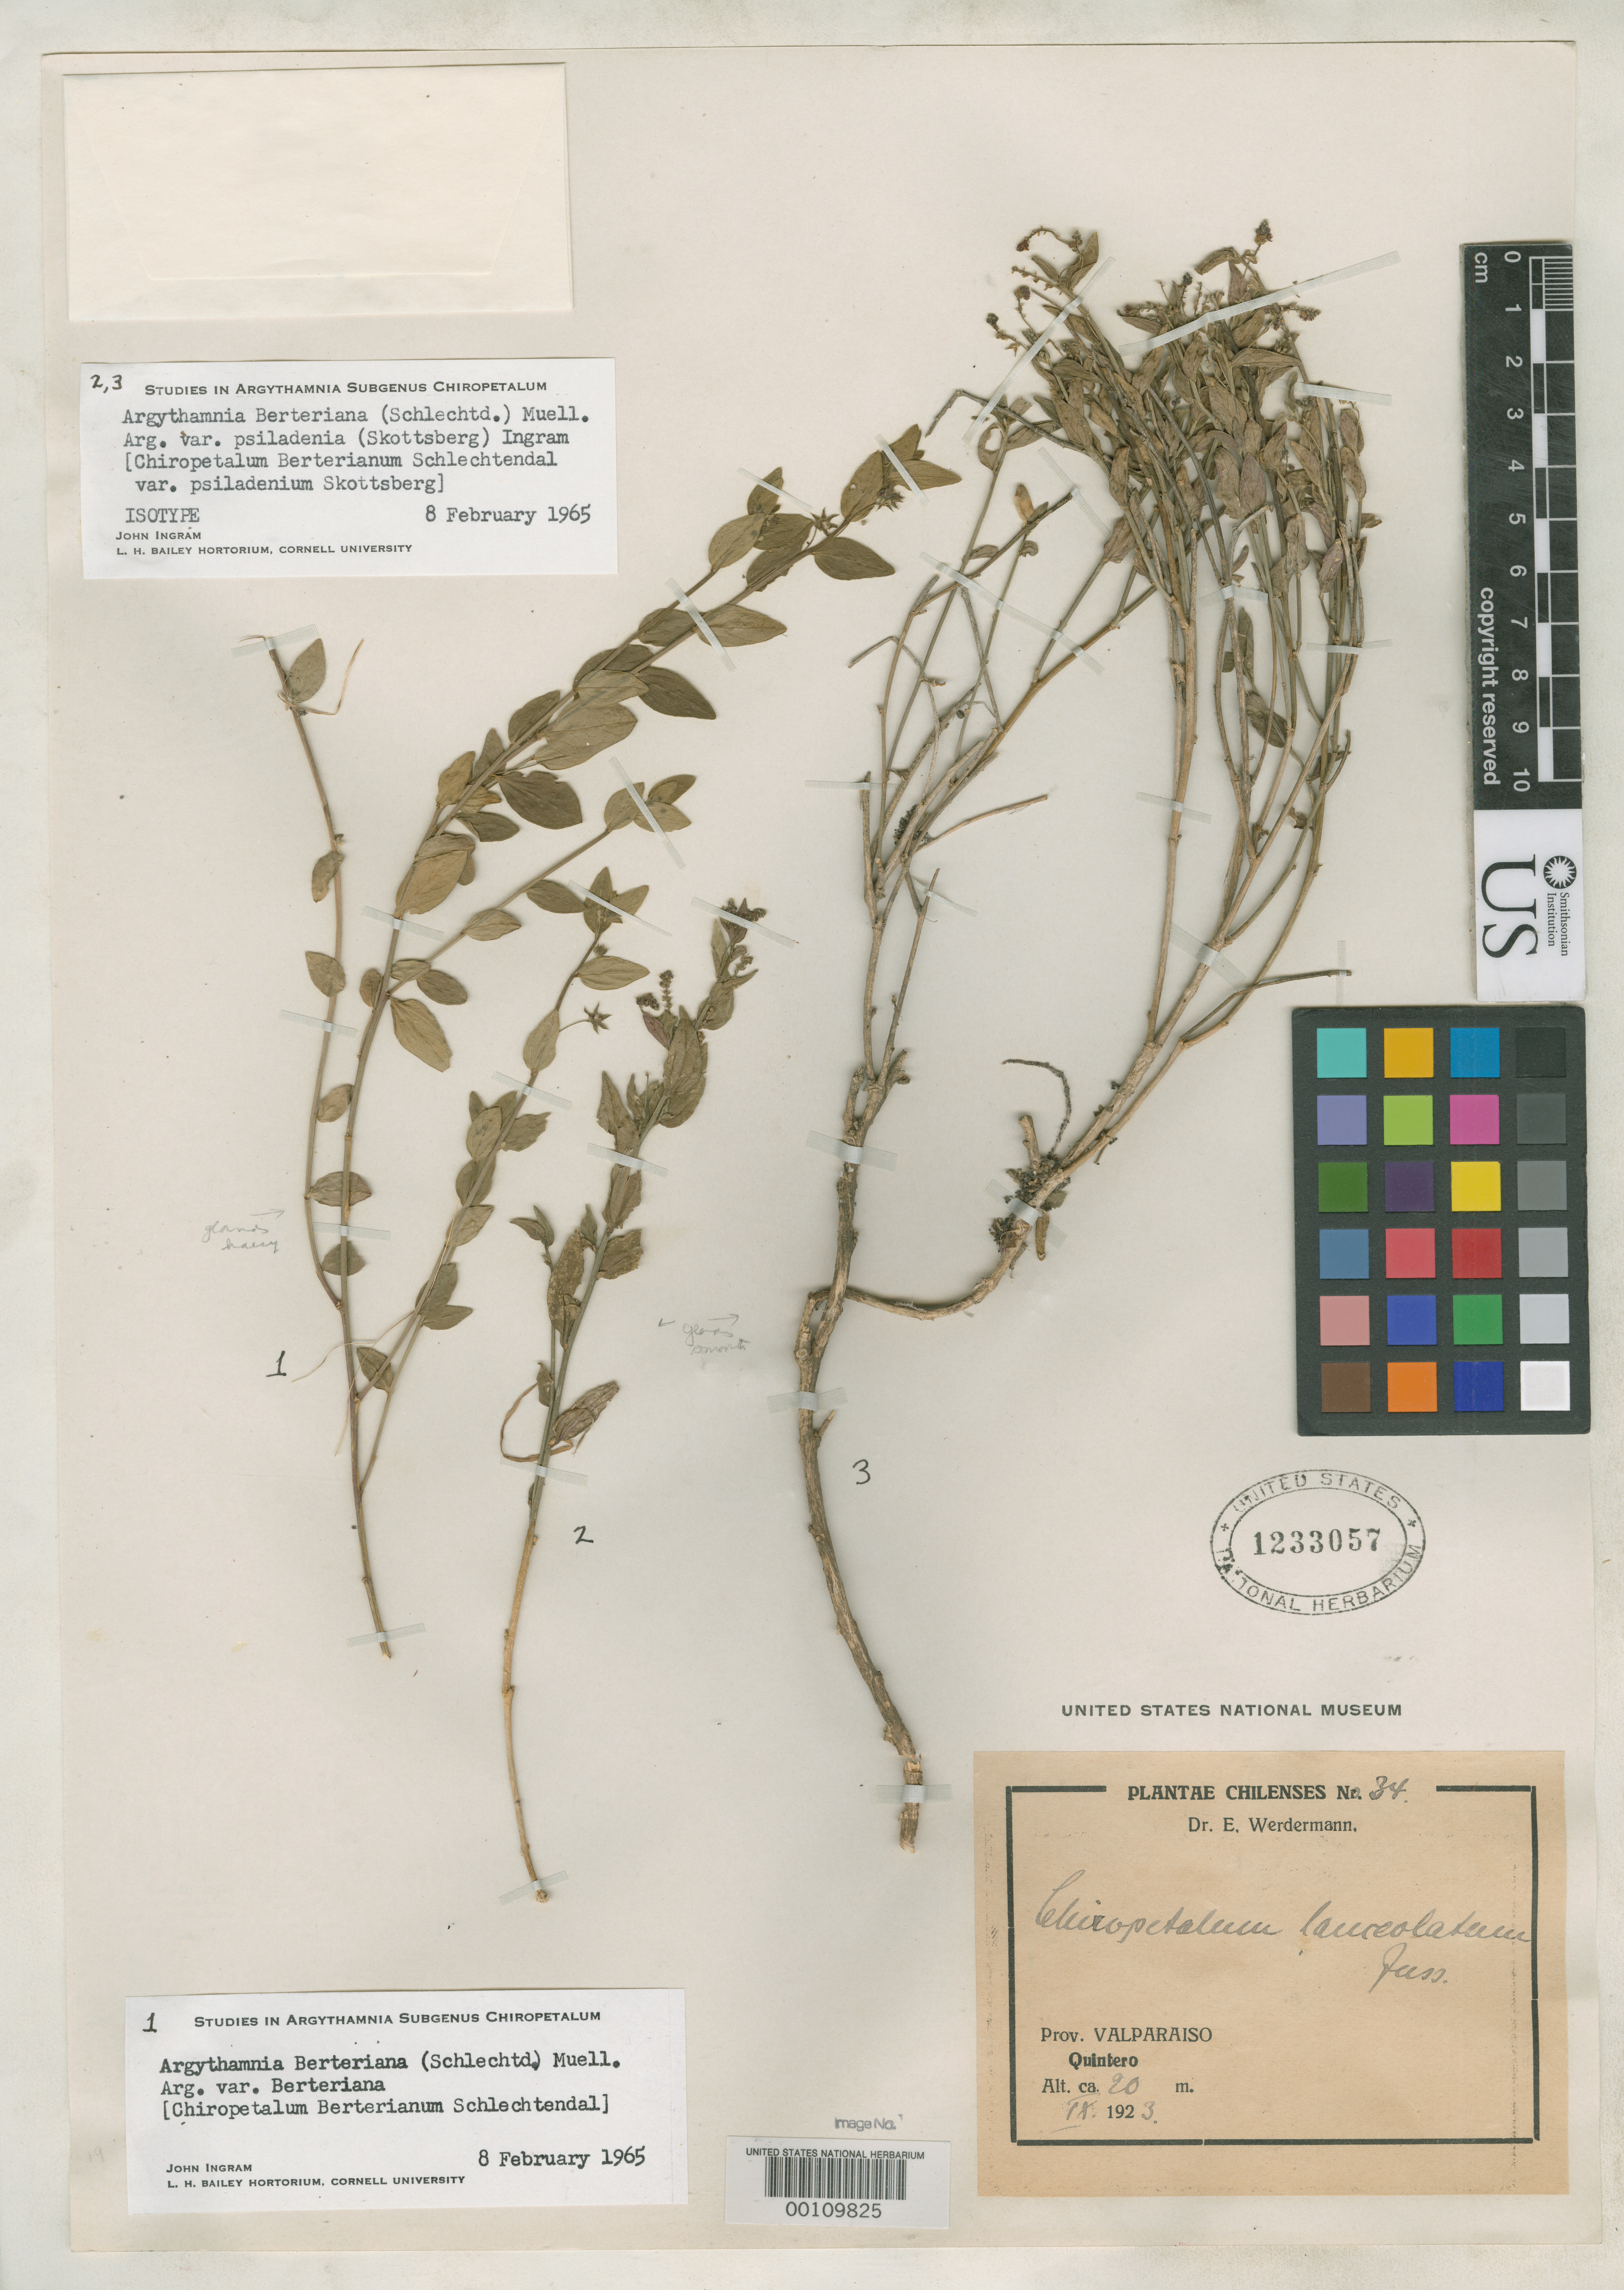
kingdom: Plantae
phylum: Tracheophyta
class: Magnoliopsida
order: Malpighiales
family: Euphorbiaceae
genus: Chiropetalum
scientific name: Chiropetalum berterianum var. psiladenium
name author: Skottsb.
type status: Isotype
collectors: E. Werdermann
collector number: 34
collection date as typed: Sep 1923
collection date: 1923-09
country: Chile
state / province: Valparaíso (V)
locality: Quintero.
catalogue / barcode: US 1233057